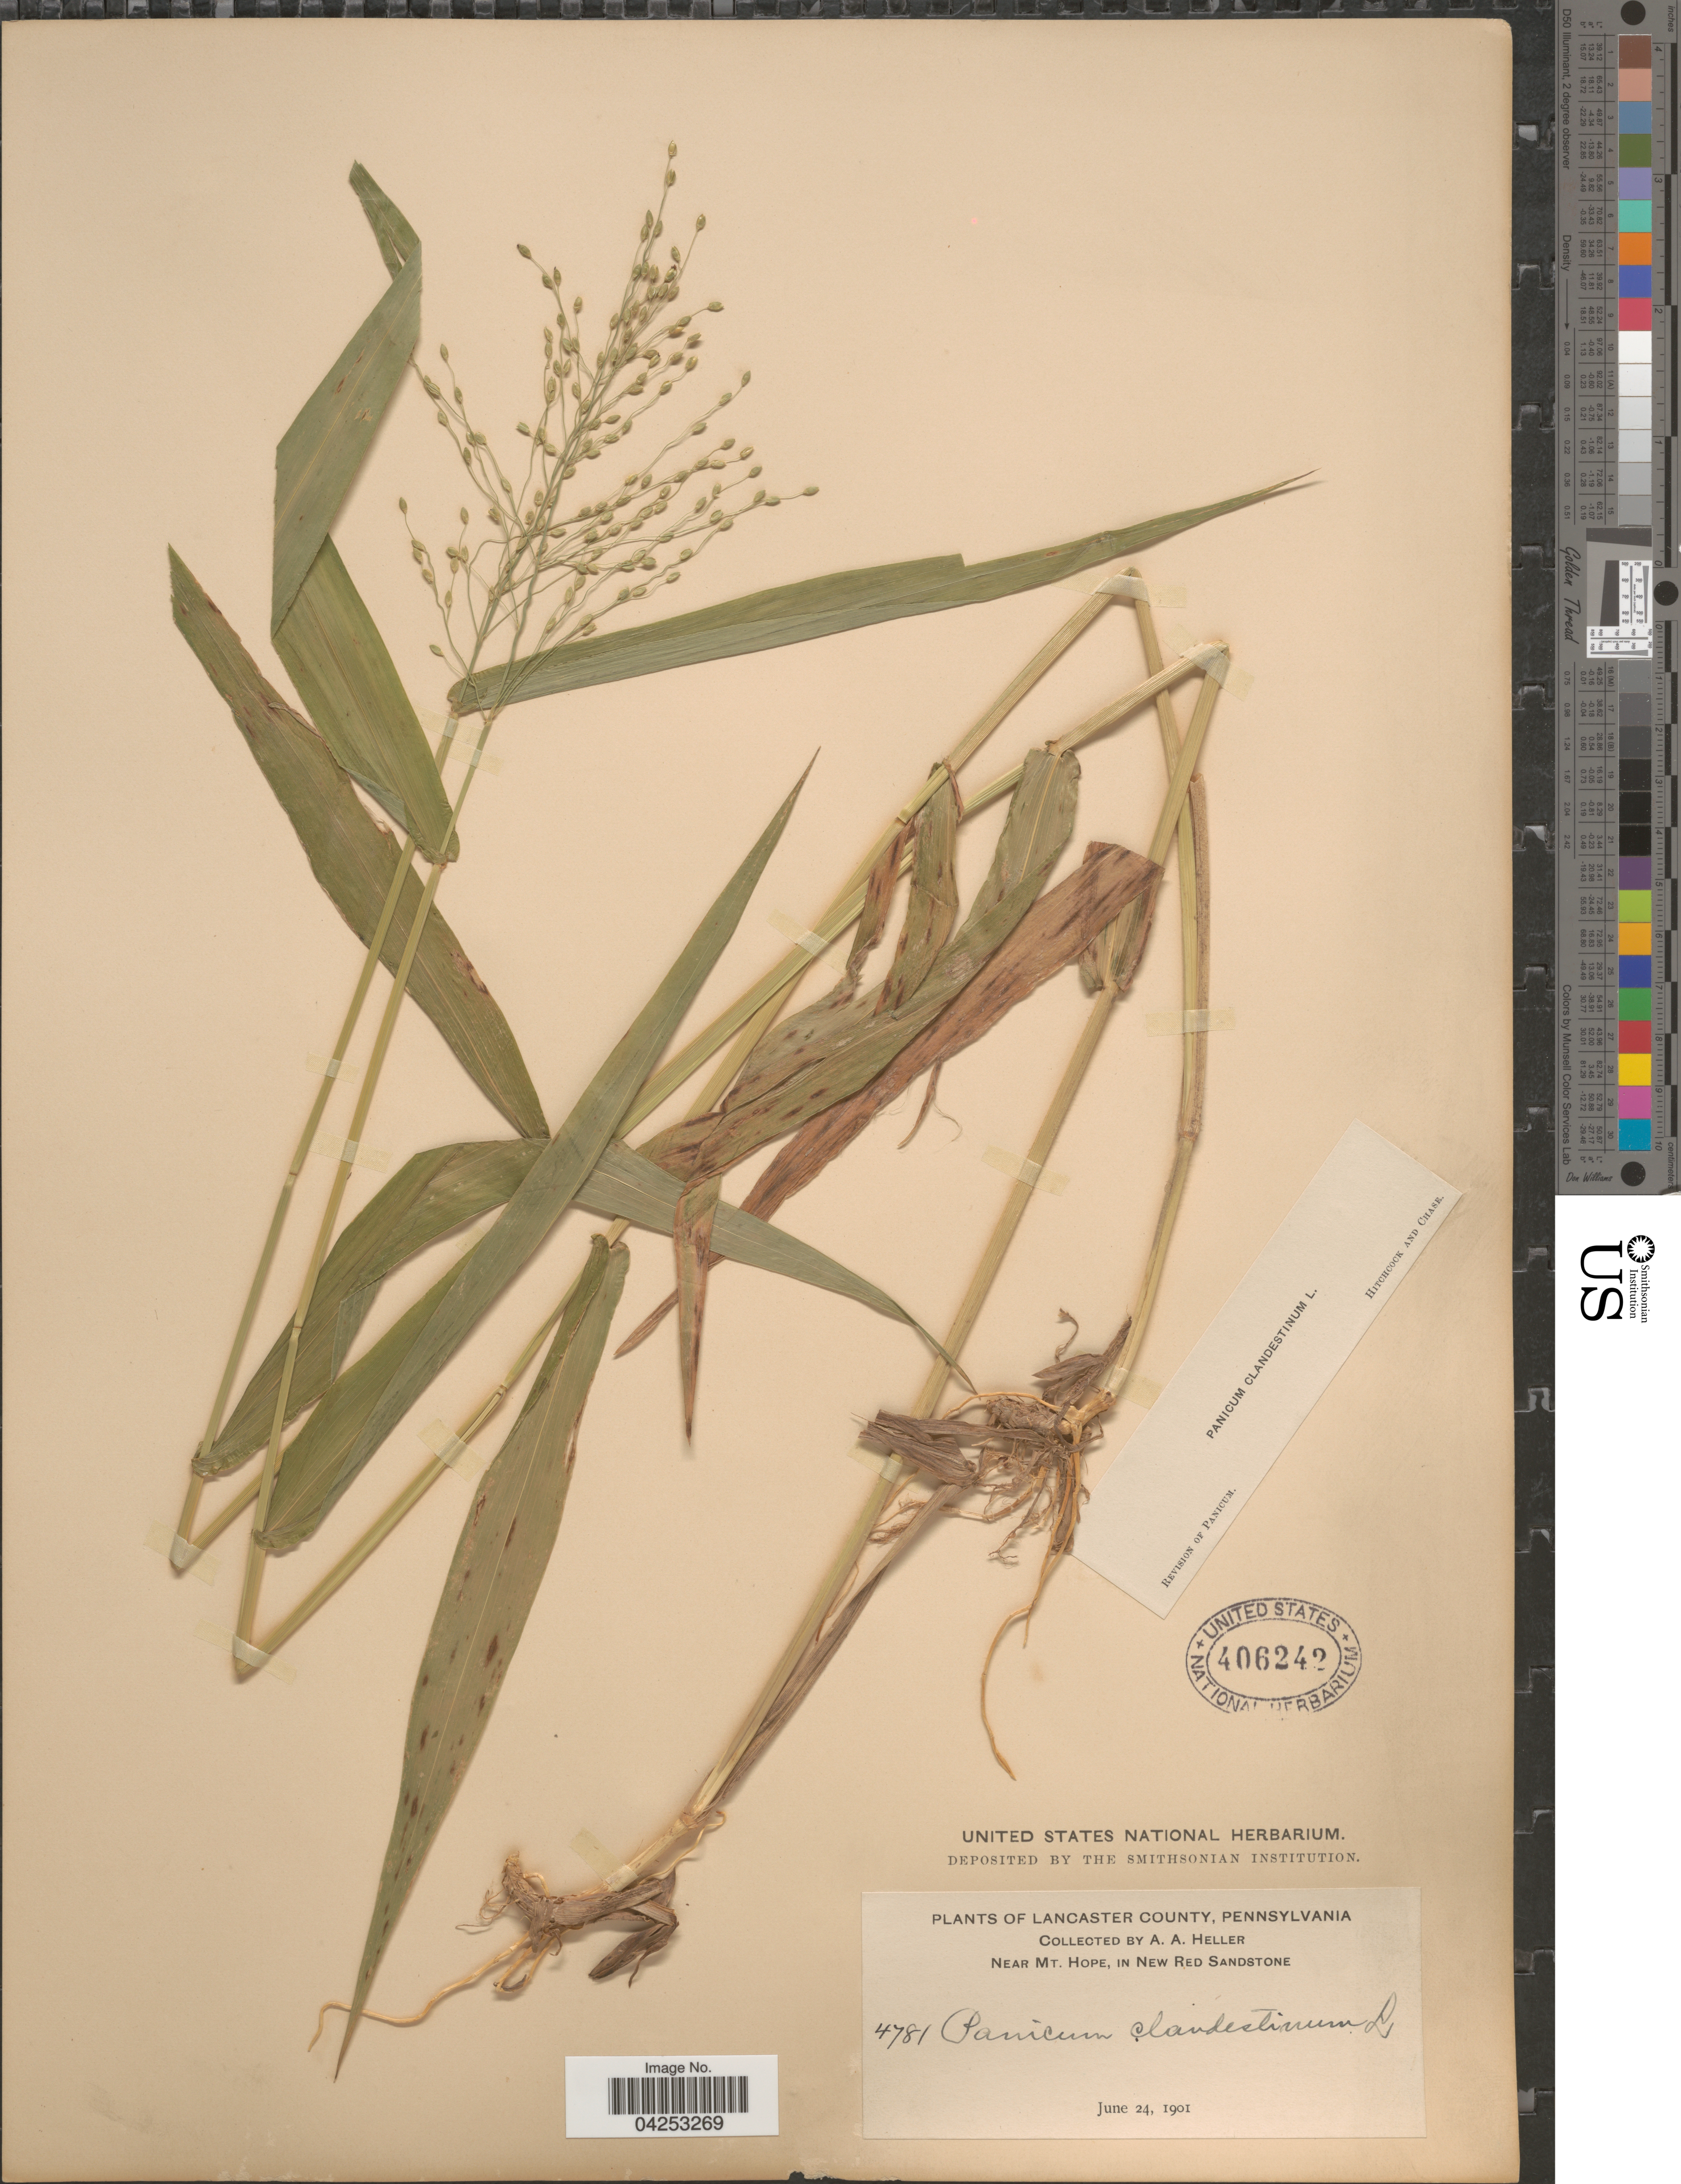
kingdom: Plantae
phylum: Tracheophyta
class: Liliopsida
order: Poales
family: Poaceae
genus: Dichanthelium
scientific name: Dichanthelium clandestinum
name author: (L.) Gould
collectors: A. A. Heller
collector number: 4781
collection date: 1901-06-24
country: United States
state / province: Pennsylvania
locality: Lancaster County. Near Mt. Hope, in New Red Sandstone.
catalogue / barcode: US 406242